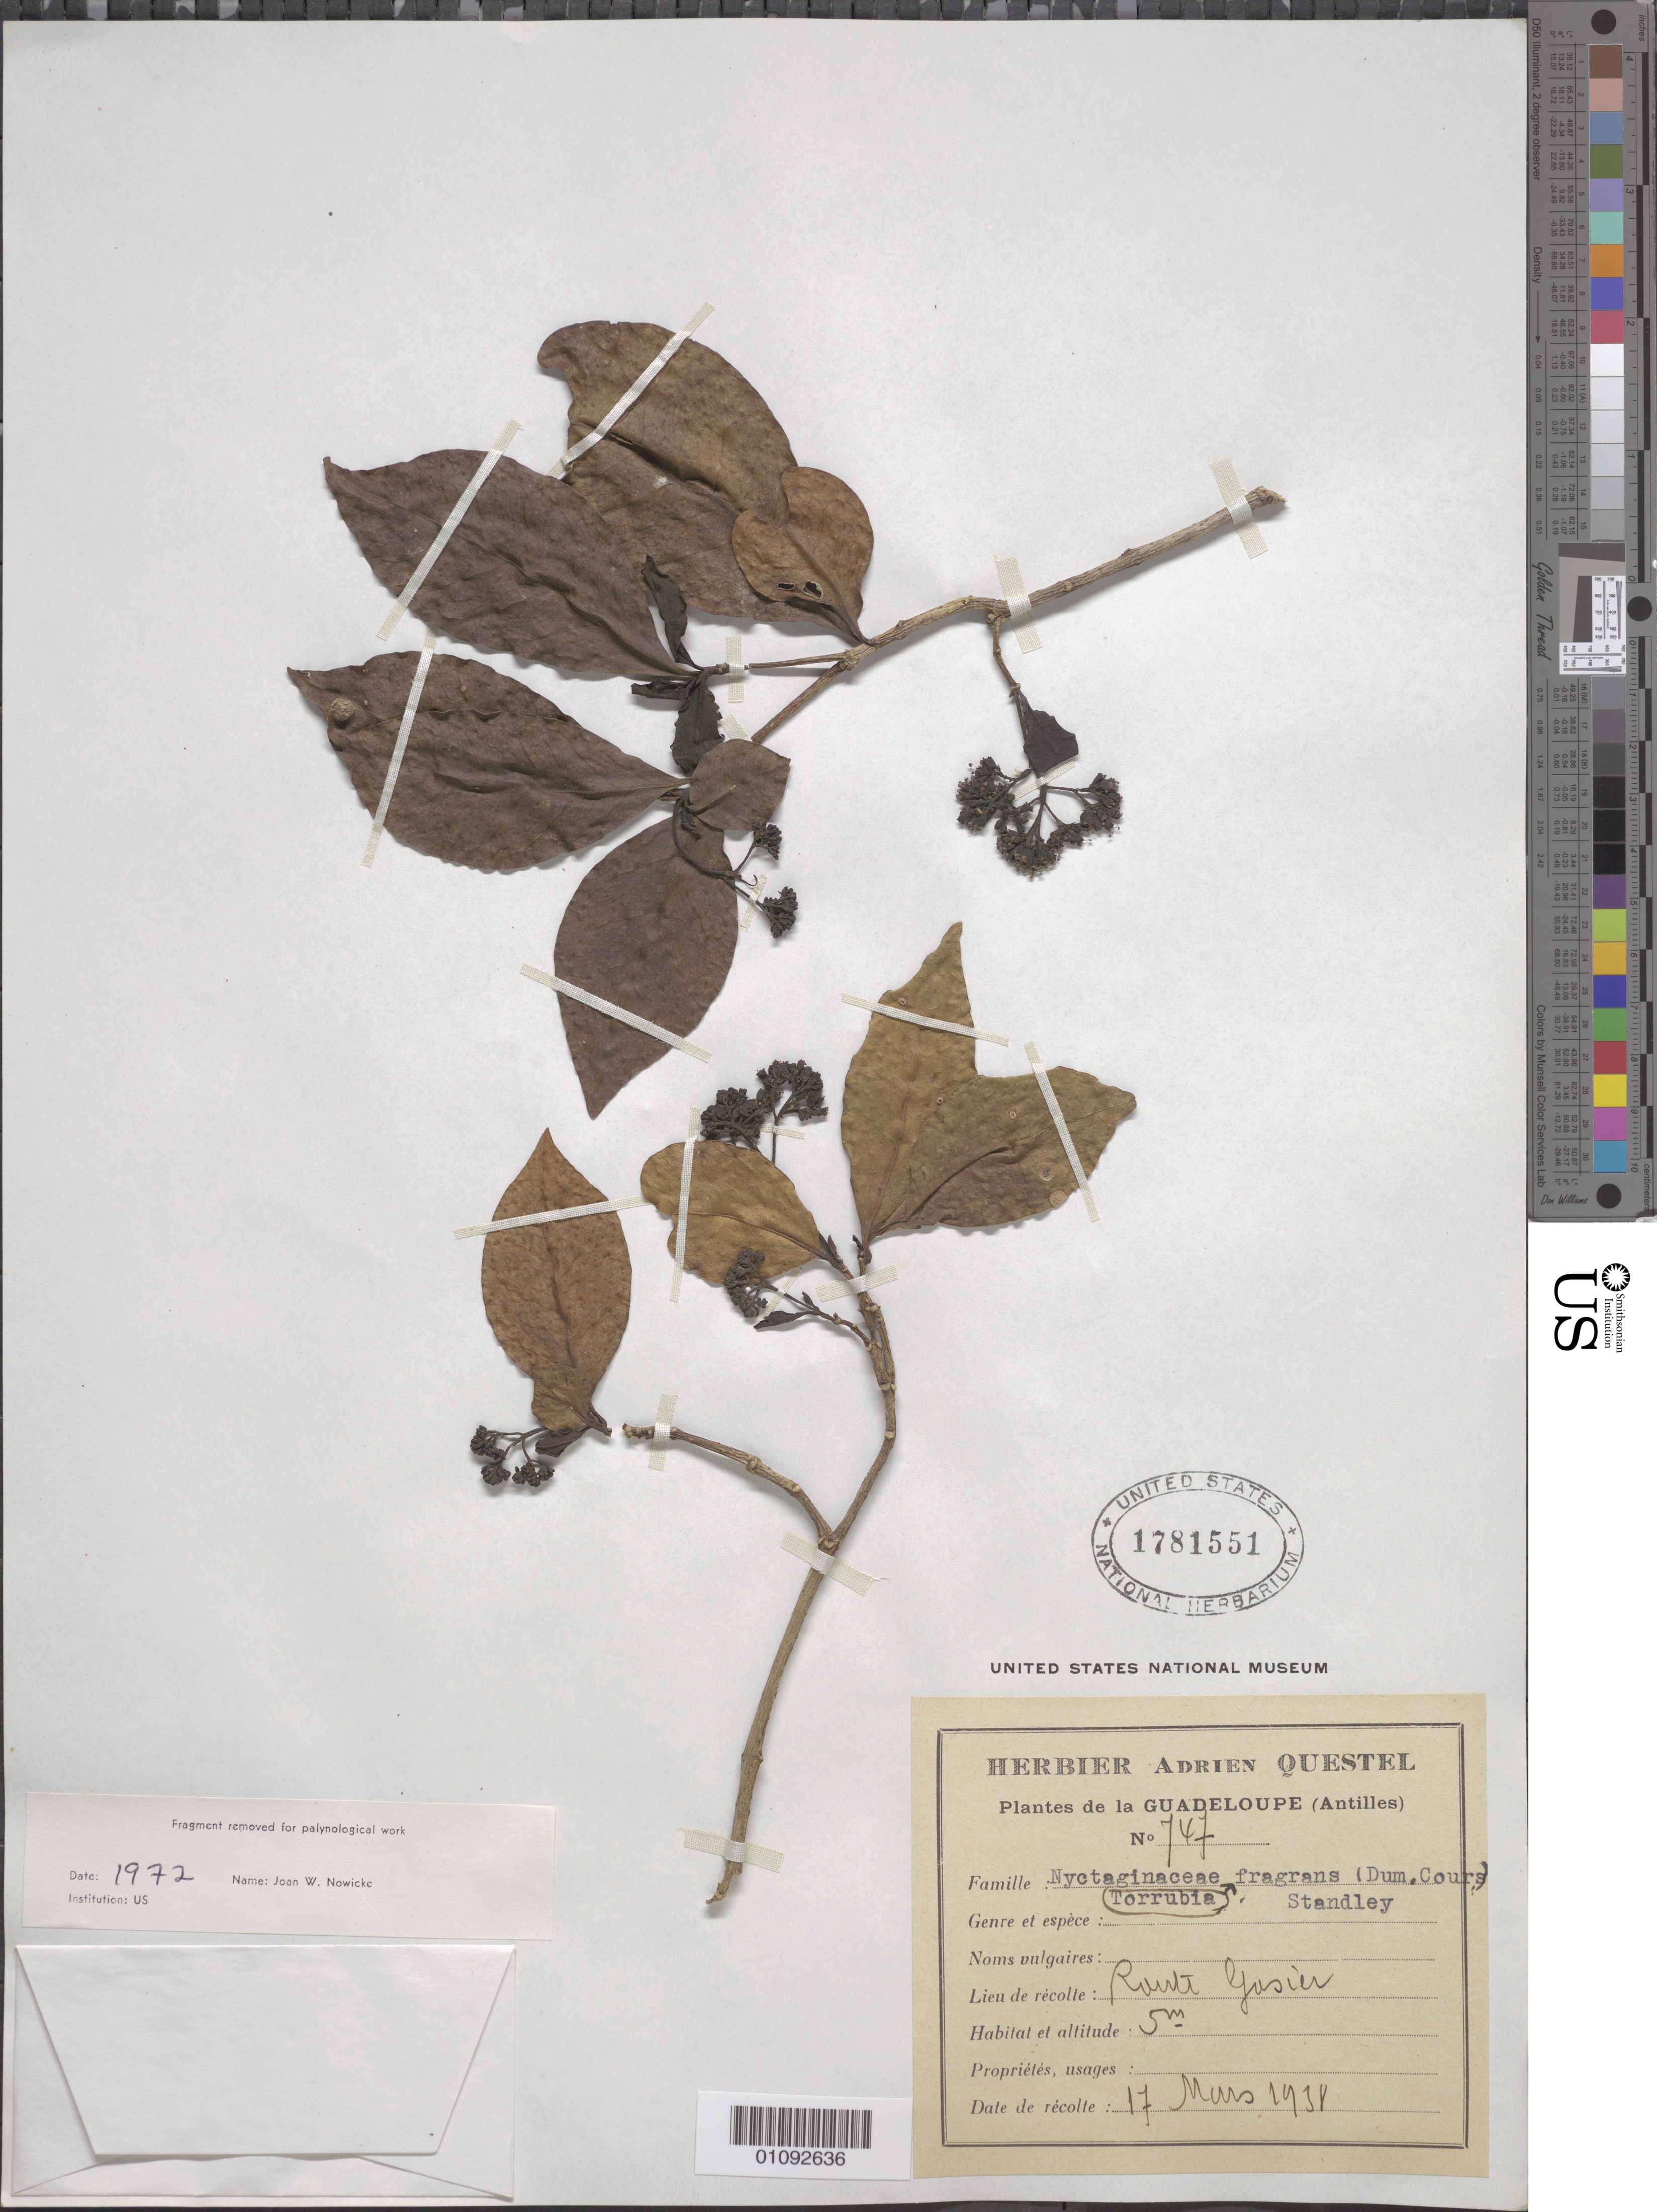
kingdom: Plantae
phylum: Tracheophyta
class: Magnoliopsida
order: Caryophyllales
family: Nyctaginaceae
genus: Guapira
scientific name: Guapira fragrans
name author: (Dum. Cours.) Little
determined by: Strong, Mark T., (BOT), Smithsonian Institution - National Museum of Natural History (UNITED STATES)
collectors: A. Questel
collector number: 747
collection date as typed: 17 Mar 1938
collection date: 1938-03-17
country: Guadeloupe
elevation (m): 5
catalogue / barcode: US 1781551